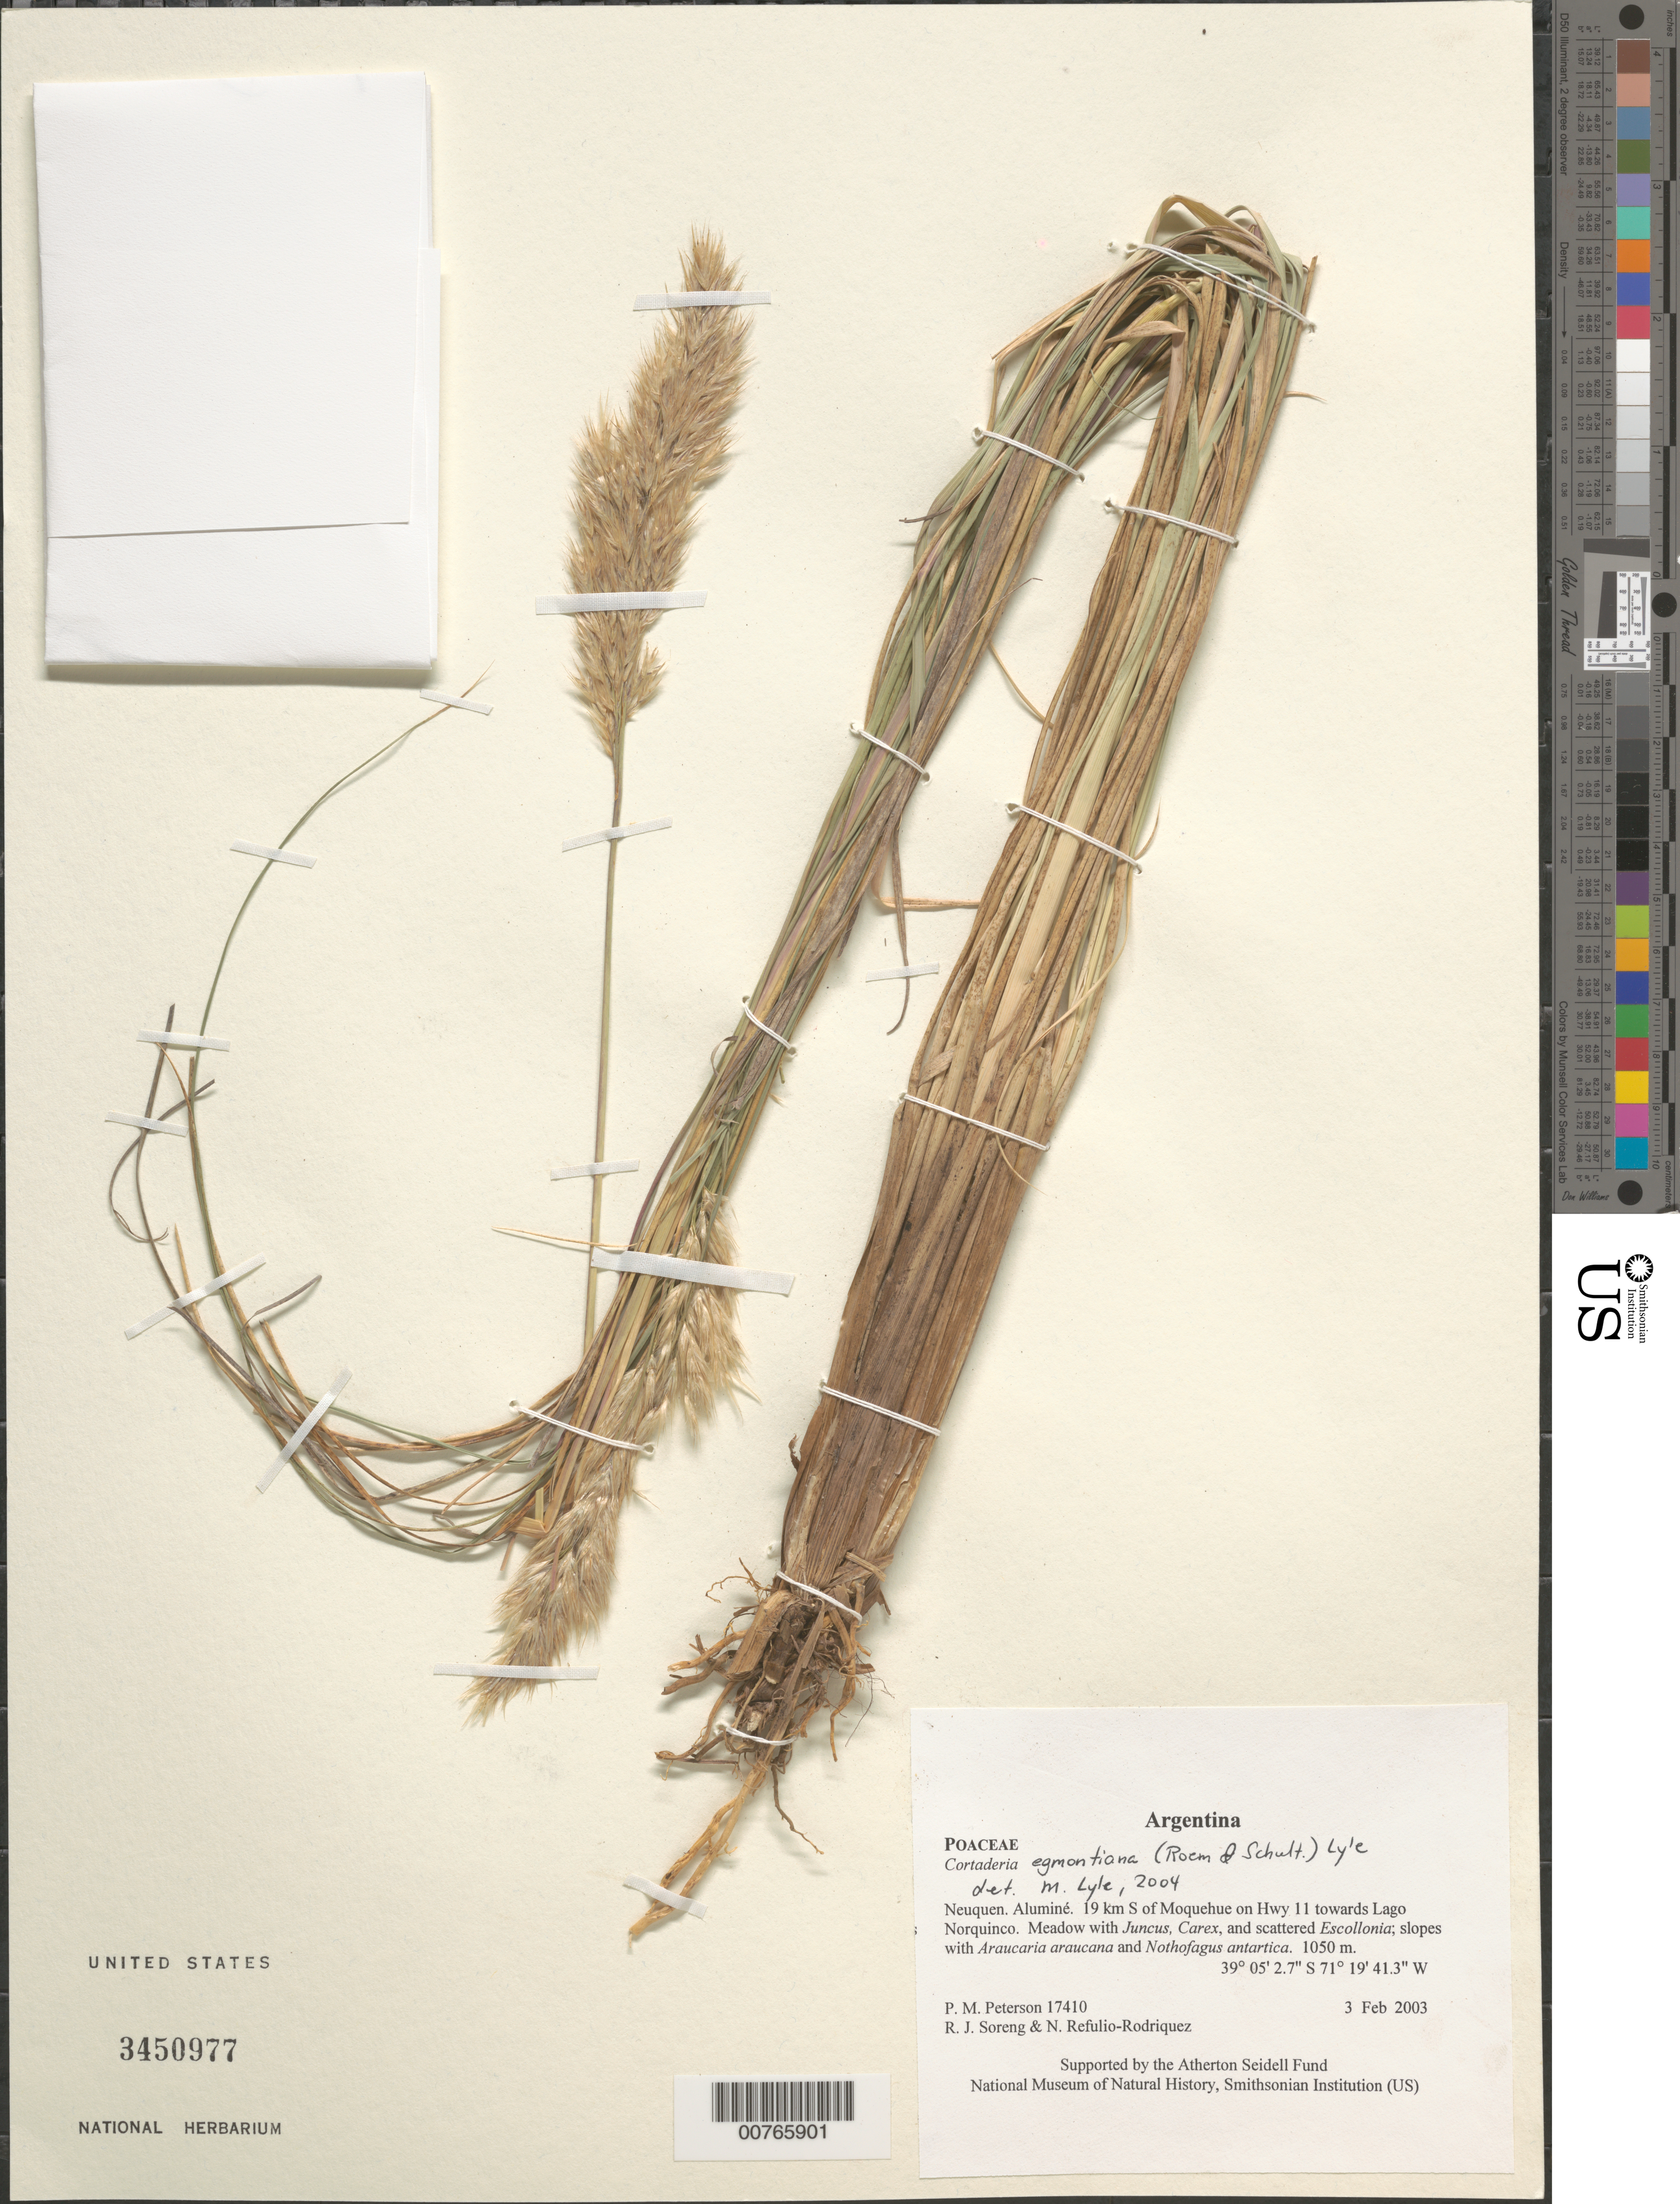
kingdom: Plantae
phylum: Tracheophyta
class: Liliopsida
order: Poales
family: Poaceae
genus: Cortaderia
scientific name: Cortaderia egmontiana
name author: (Roem. & Schult.) Lyle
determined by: Lyle, M.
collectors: P. M. Peterson, R. J. Soreng & N. Refulio-Rodríguez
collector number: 17410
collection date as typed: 03 Feb 2003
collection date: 2003-02-03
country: Argentina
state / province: Neuquen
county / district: Aluminé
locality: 19 km S of Moquehue on Hwy 11 towards Lago Norquinco. Meadow with Juncus, Carex, and scattered Escollonia; slopes with Araucaria araucana and Nothofagus antartica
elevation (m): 1050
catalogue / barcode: US 3450977